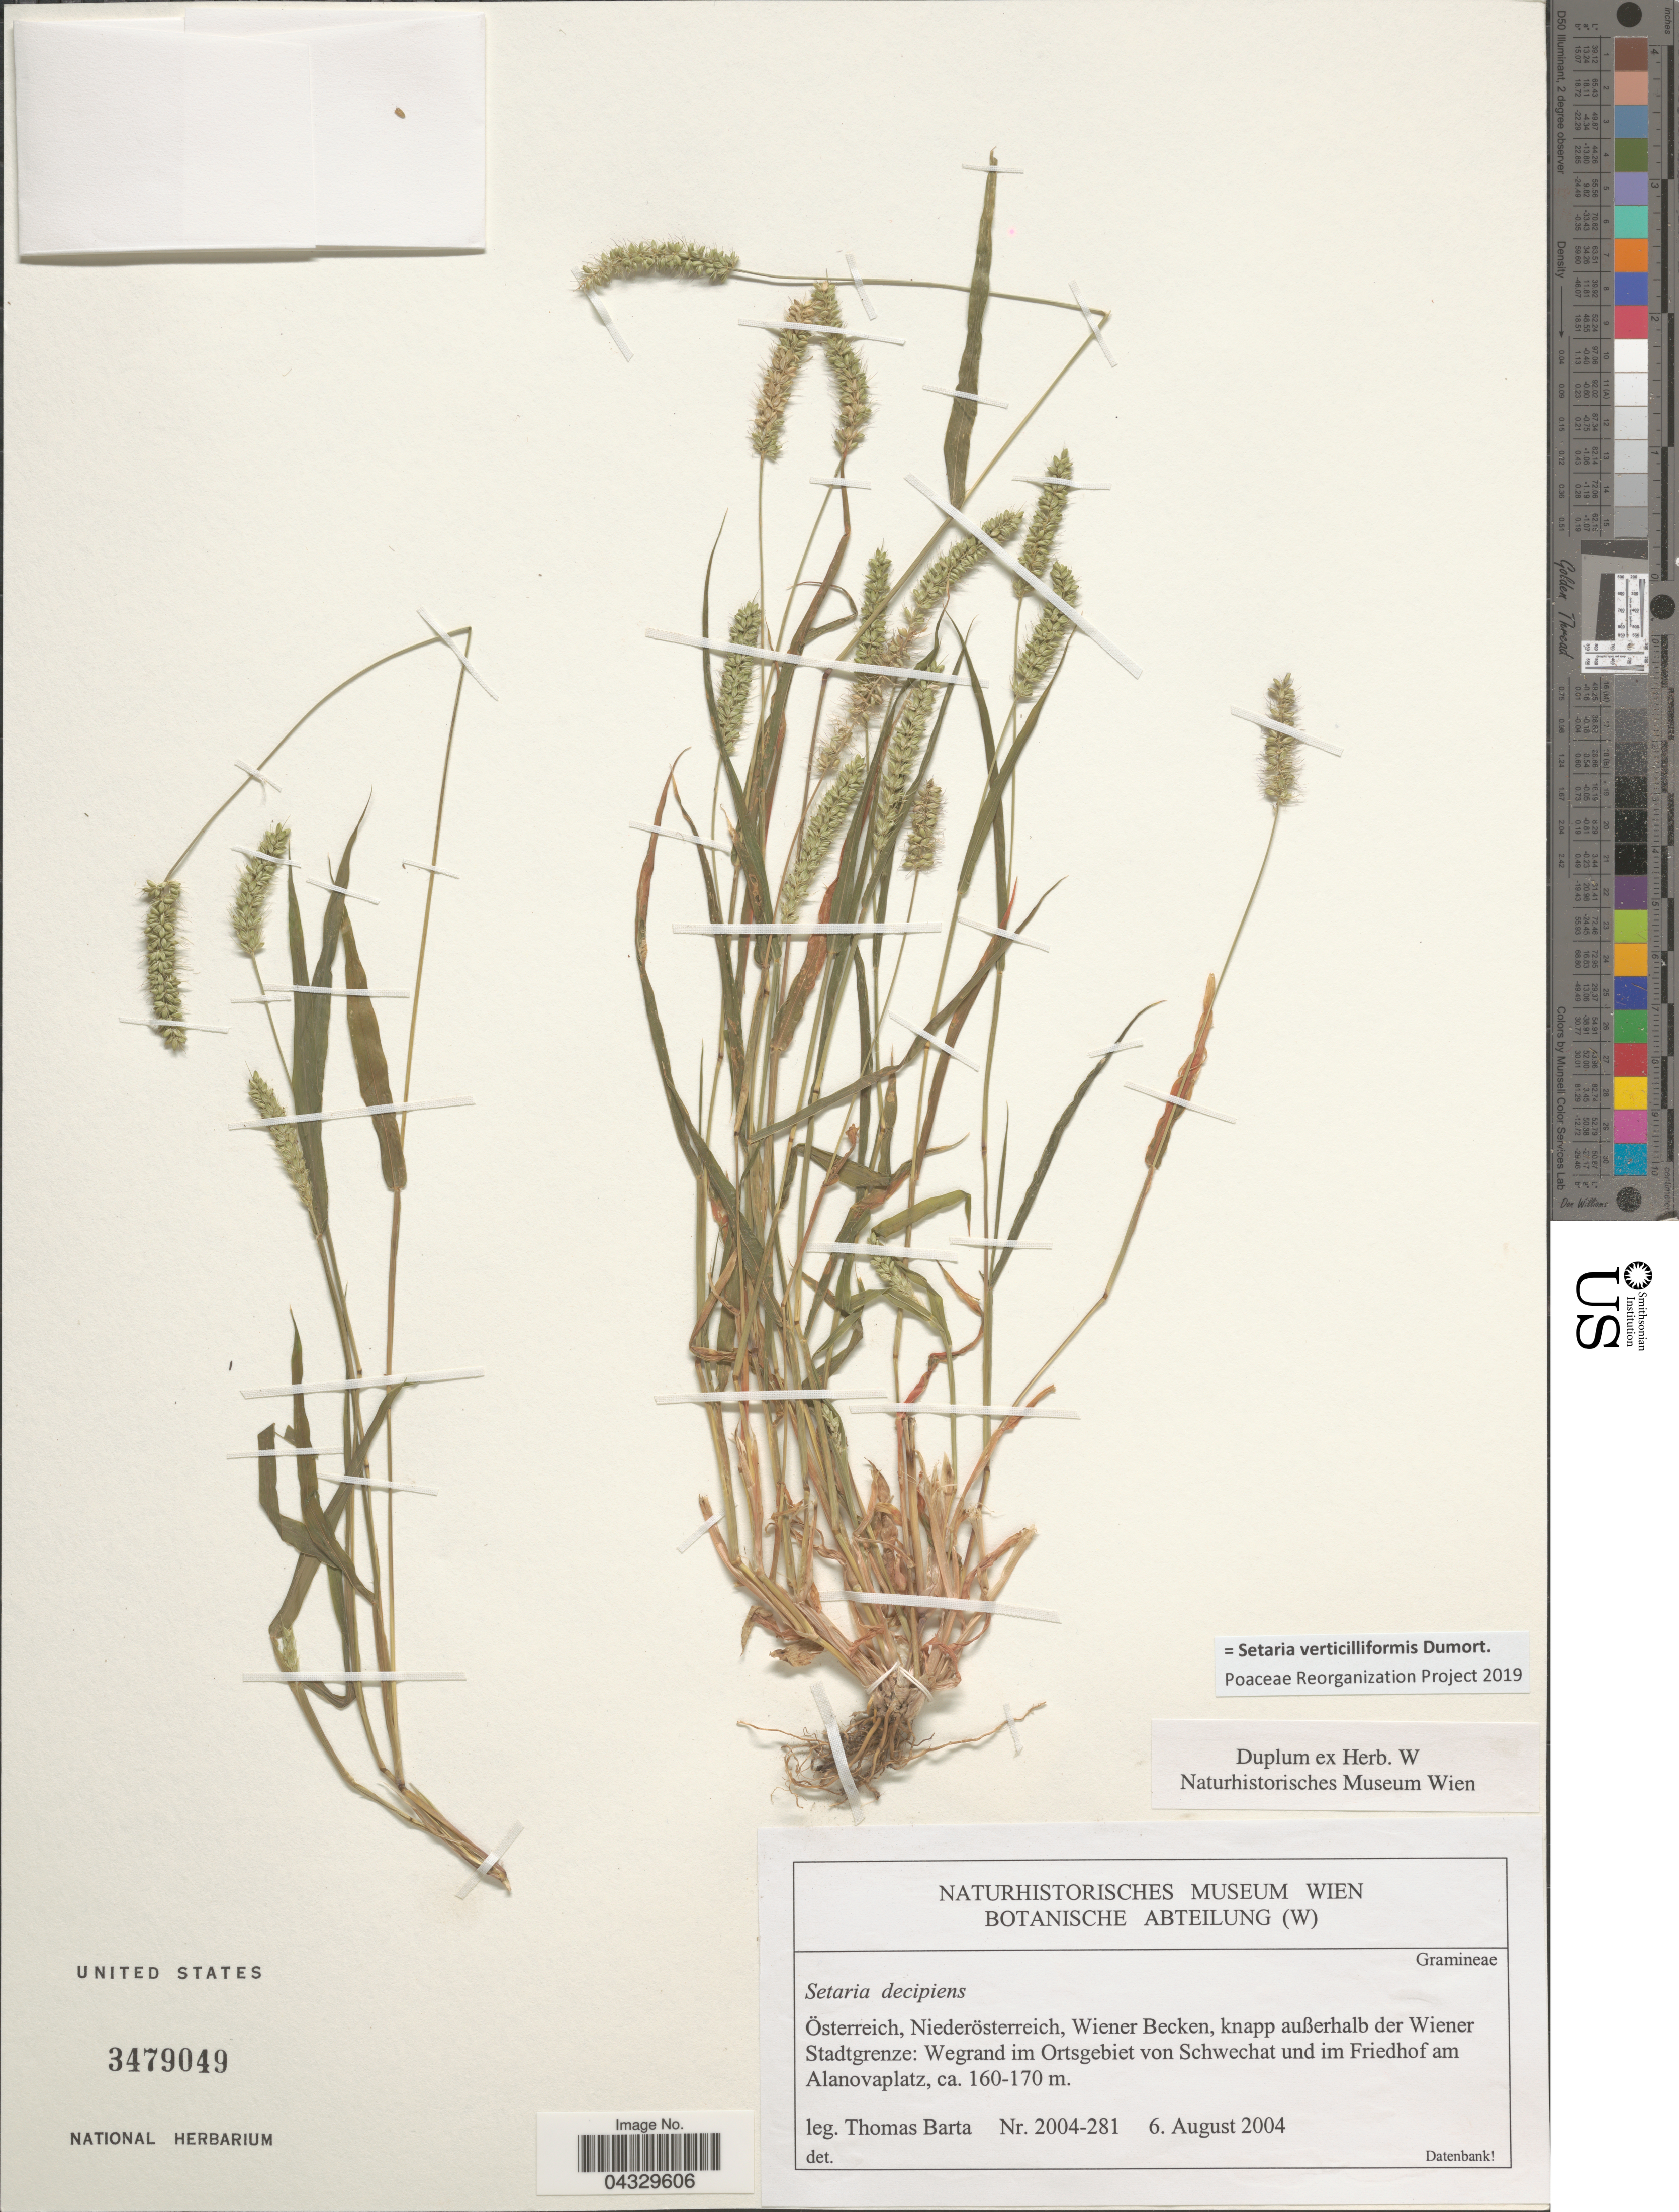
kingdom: Plantae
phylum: Tracheophyta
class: Liliopsida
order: Poales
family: Poaceae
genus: Setaria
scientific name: Setaria verticilliformis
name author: Dumort.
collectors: T. Barta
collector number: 2004-281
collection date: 2004-08-06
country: Austria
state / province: Niederosterreich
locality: Österreich, Niederösterreich, Wiener Becken, knapp Außerhalb der Wiener Stadtgrenze: Wegrand im Ortsgebiet von Schwechat und im Friedhof am Alanovaplatz.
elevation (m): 160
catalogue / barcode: US 3479049